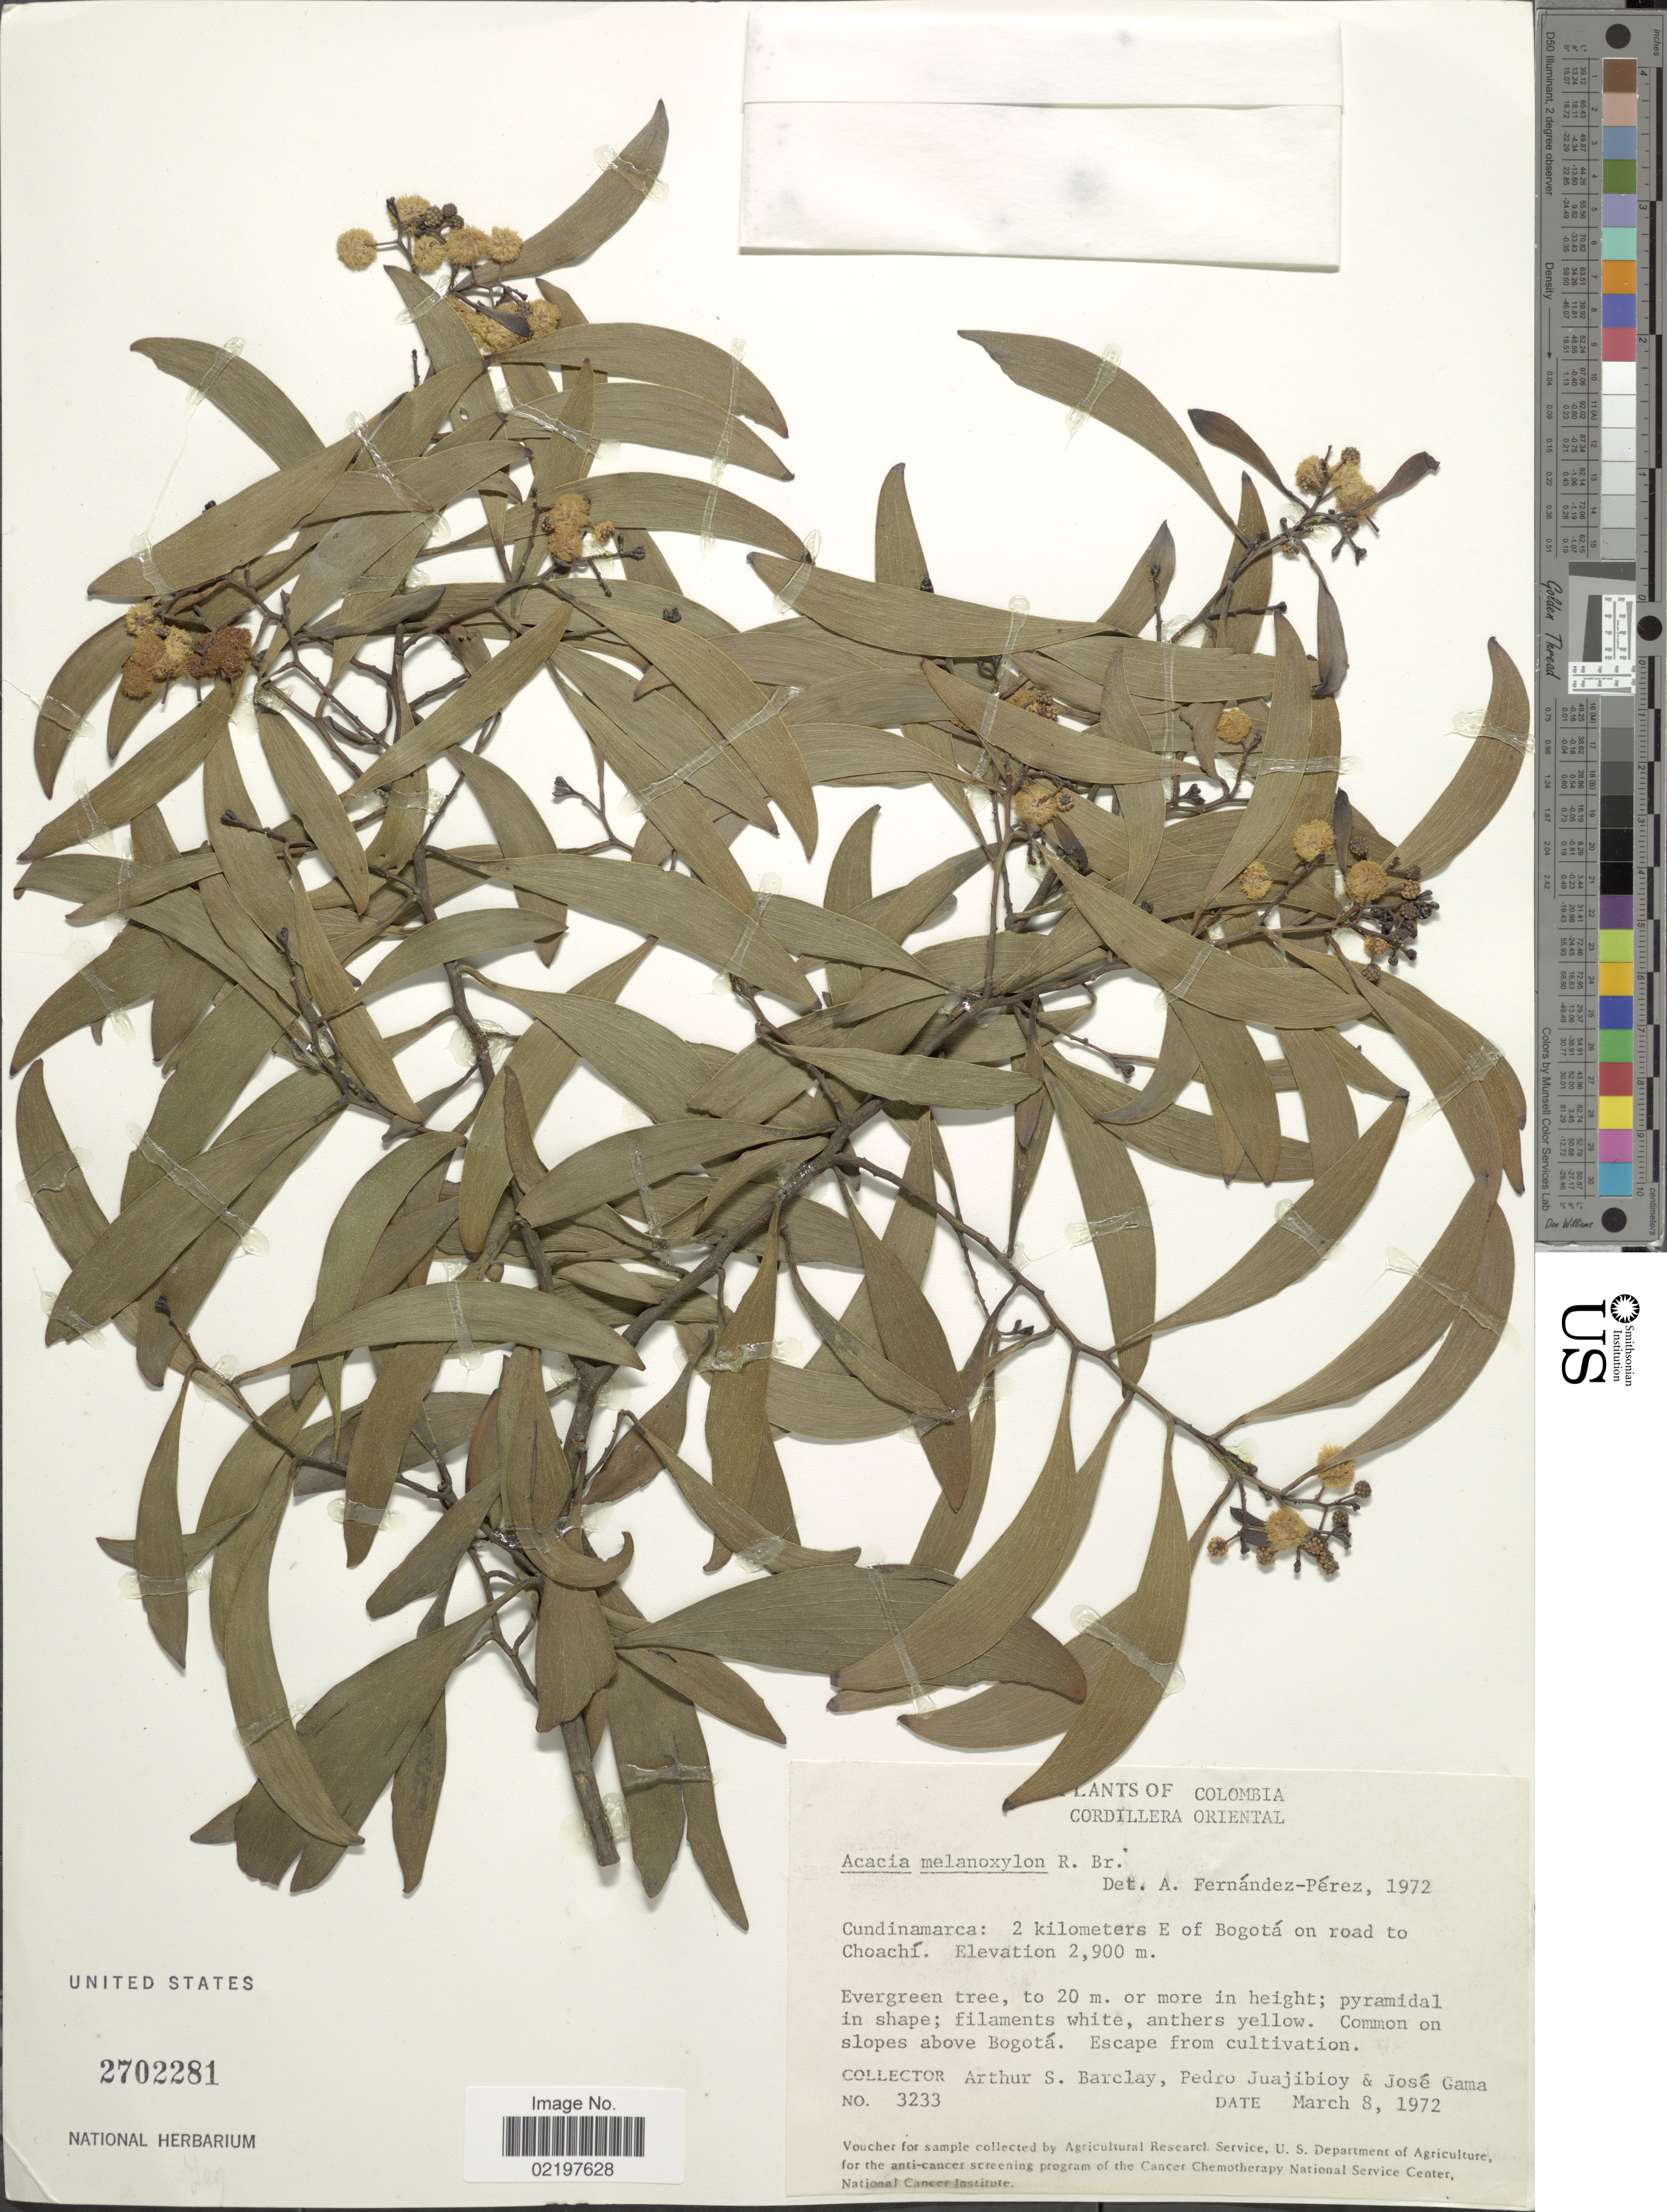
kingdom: Plantae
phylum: Tracheophyta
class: Magnoliopsida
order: Fabales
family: Fabaceae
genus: Acacia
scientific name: Acacia melanoxylon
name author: R. Br.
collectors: A. S. Barclay, P. Juajibioy & J. Gama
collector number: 3233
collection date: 1972-03-08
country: Colombia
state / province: Cundinamarca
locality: Cundinamarca: 2 kilometers E of Bogota on road to Coachi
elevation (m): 2900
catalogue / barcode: US 2702281